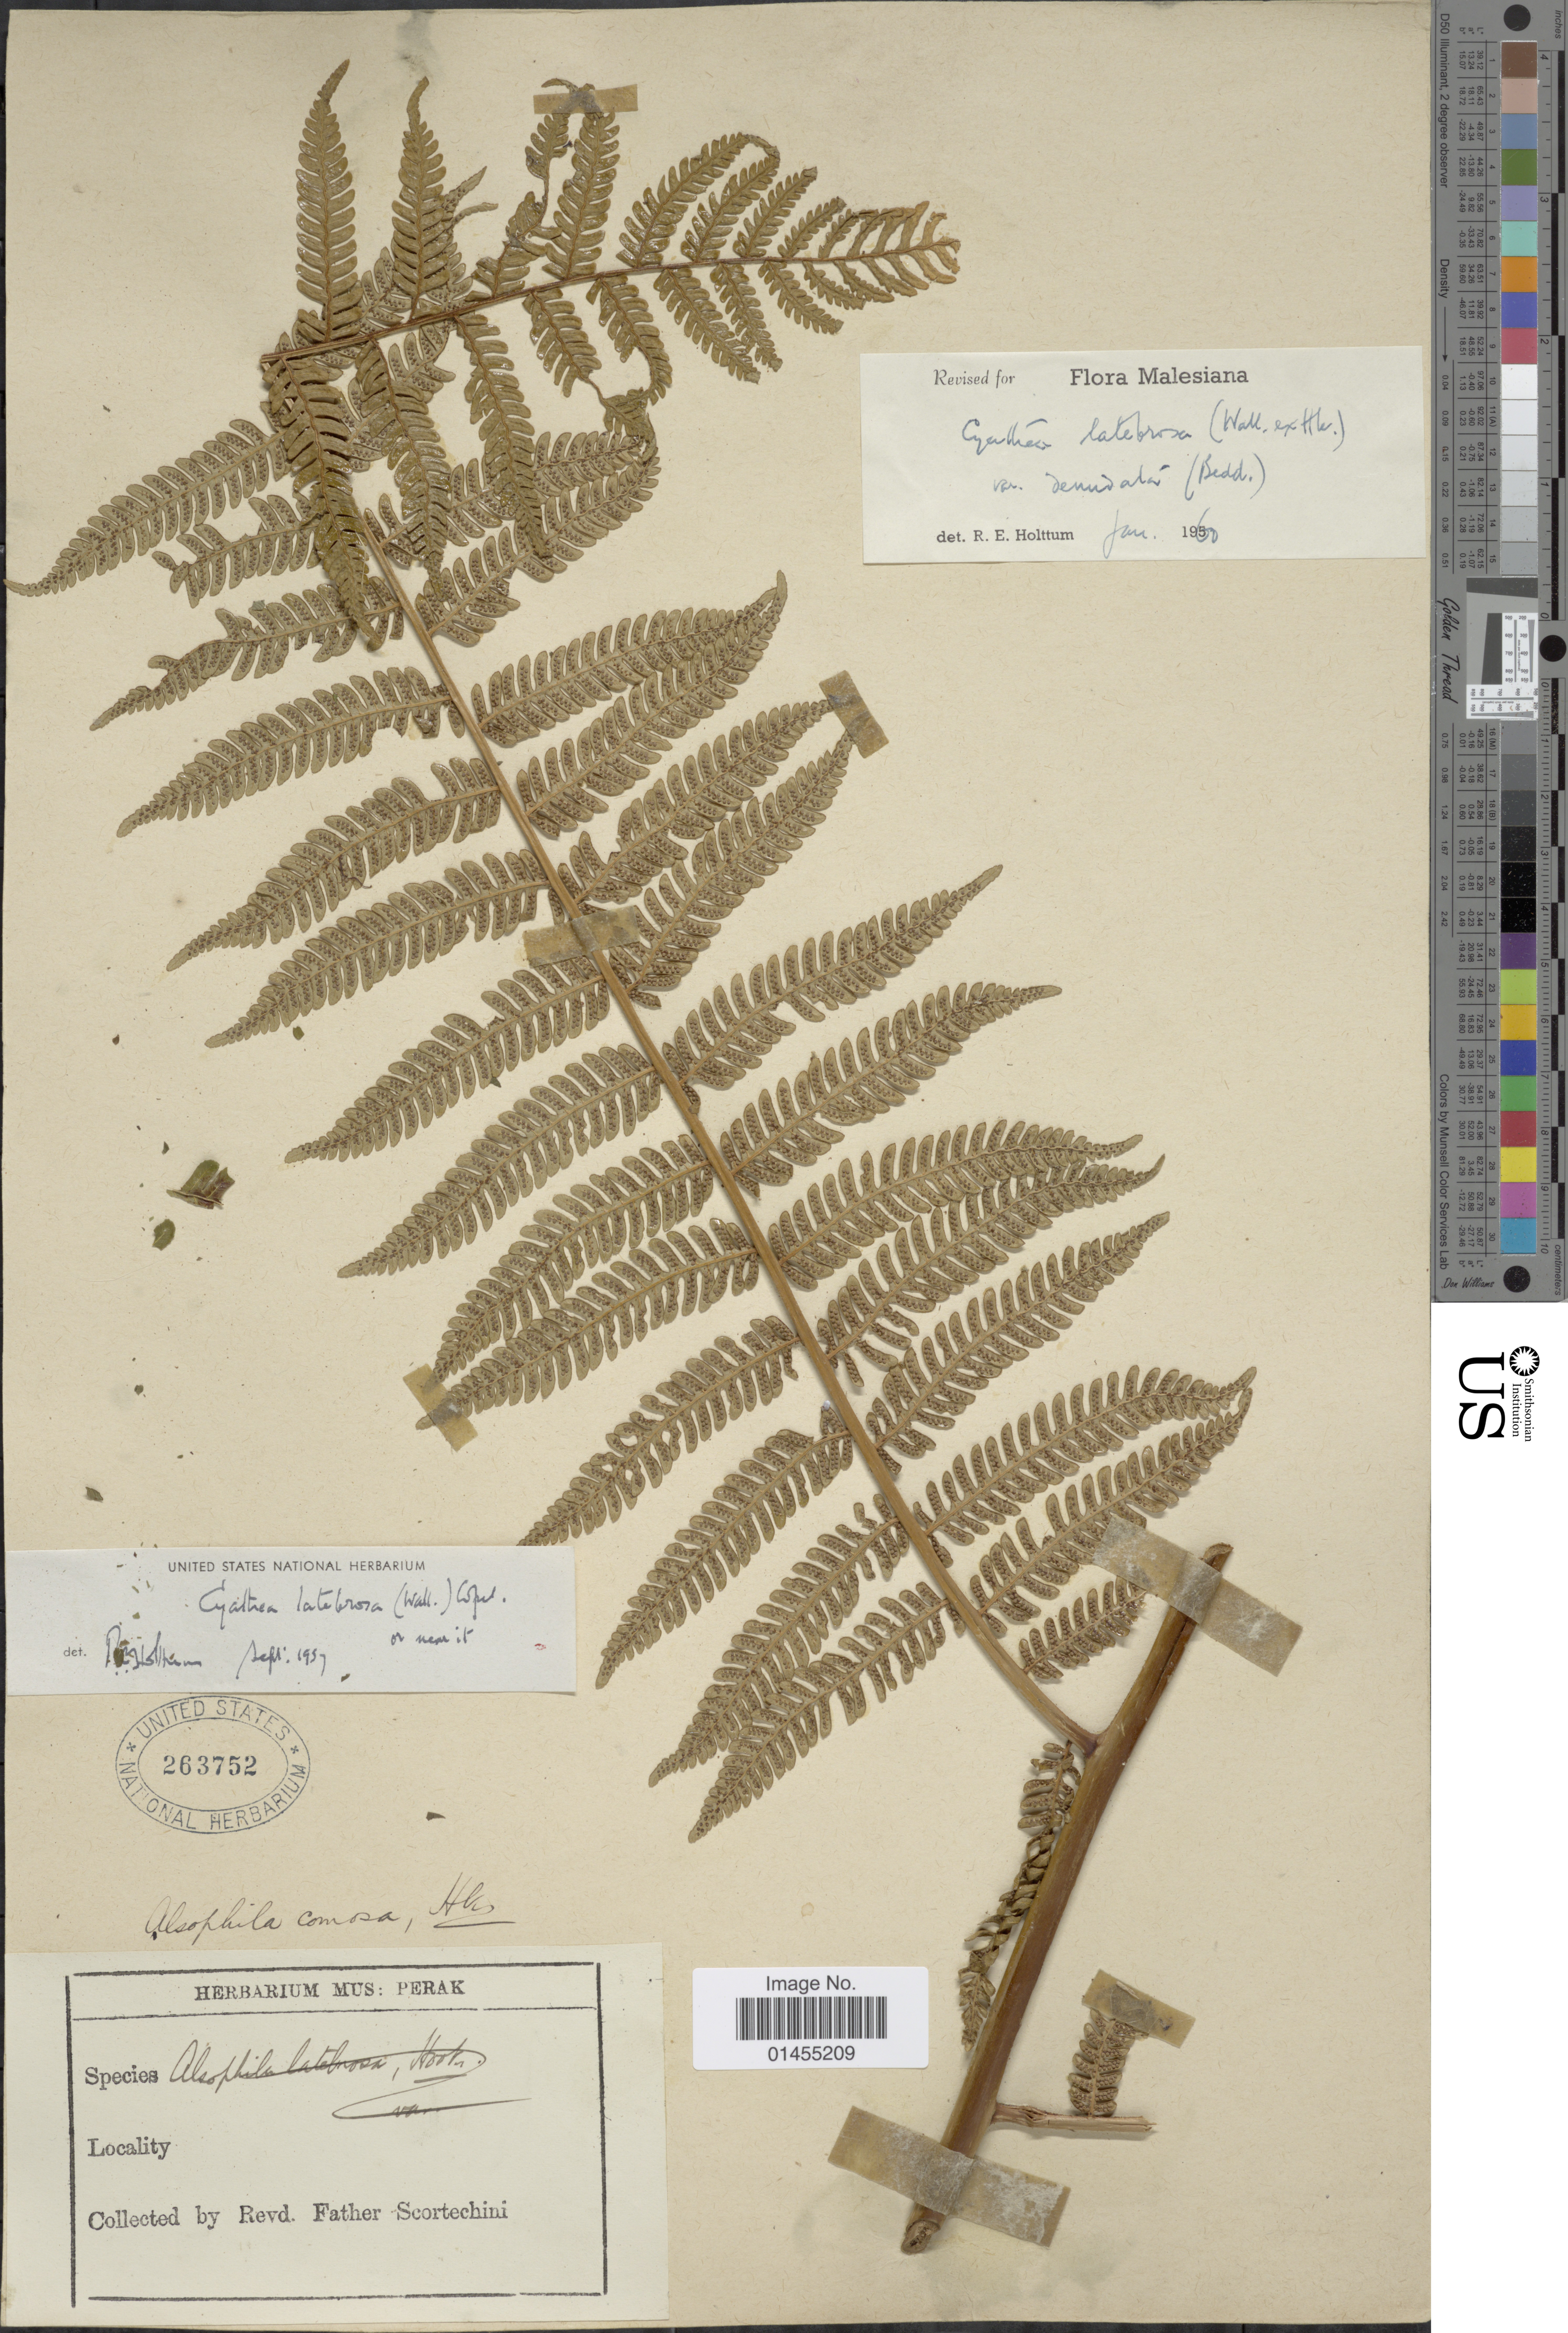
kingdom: Plantae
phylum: Tracheophyta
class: Polypodiopsida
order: Cyatheales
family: Cyatheaceae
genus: Alsophila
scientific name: Alsophila borneensis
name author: (Copel.) R.M. Tryon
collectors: Fr. Scortechini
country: Malaysia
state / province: Perak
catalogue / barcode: US 263752